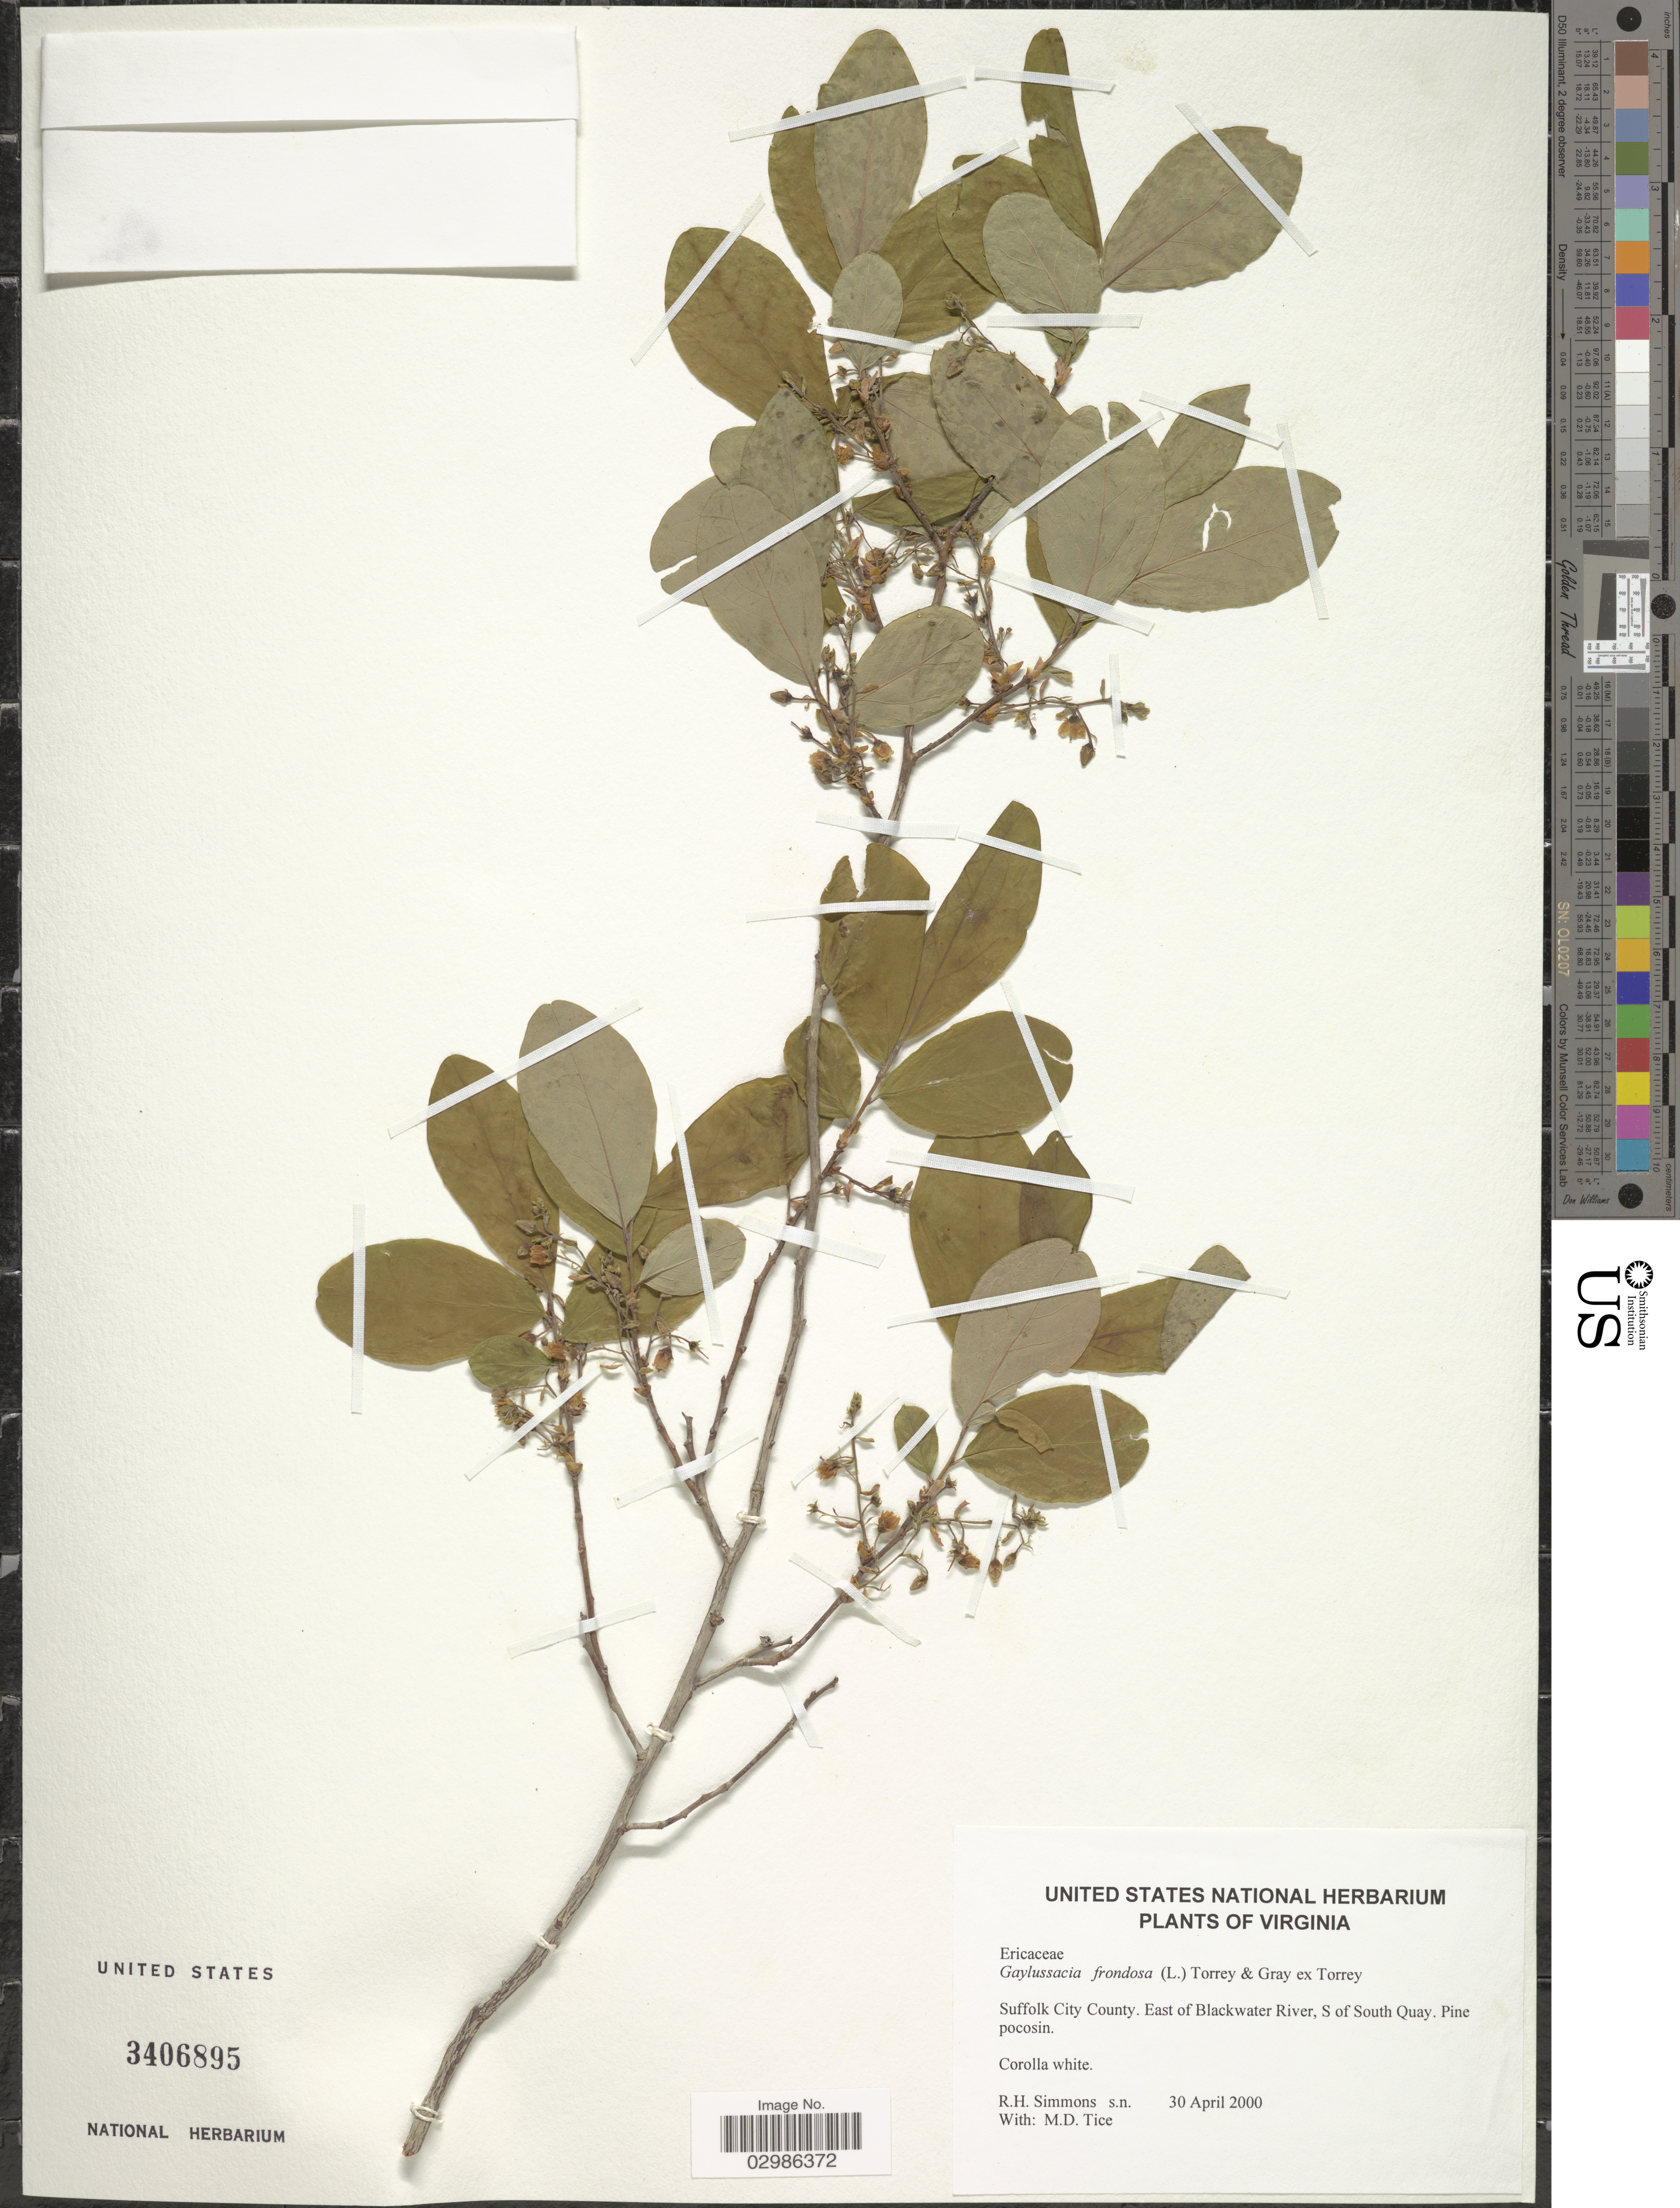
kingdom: Plantae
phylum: Tracheophyta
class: Magnoliopsida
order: Ericales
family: Ericaceae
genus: Gaylussacia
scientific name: Gaylussacia frondosa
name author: (L.) Torr. & A. Gray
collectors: R. H. Simmons & M. Tice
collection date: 2000-04-30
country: United States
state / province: Virginia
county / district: City of Suffolk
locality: Suffolk City County. East of Blackwater River, S. of South Quay.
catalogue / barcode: US 3406895